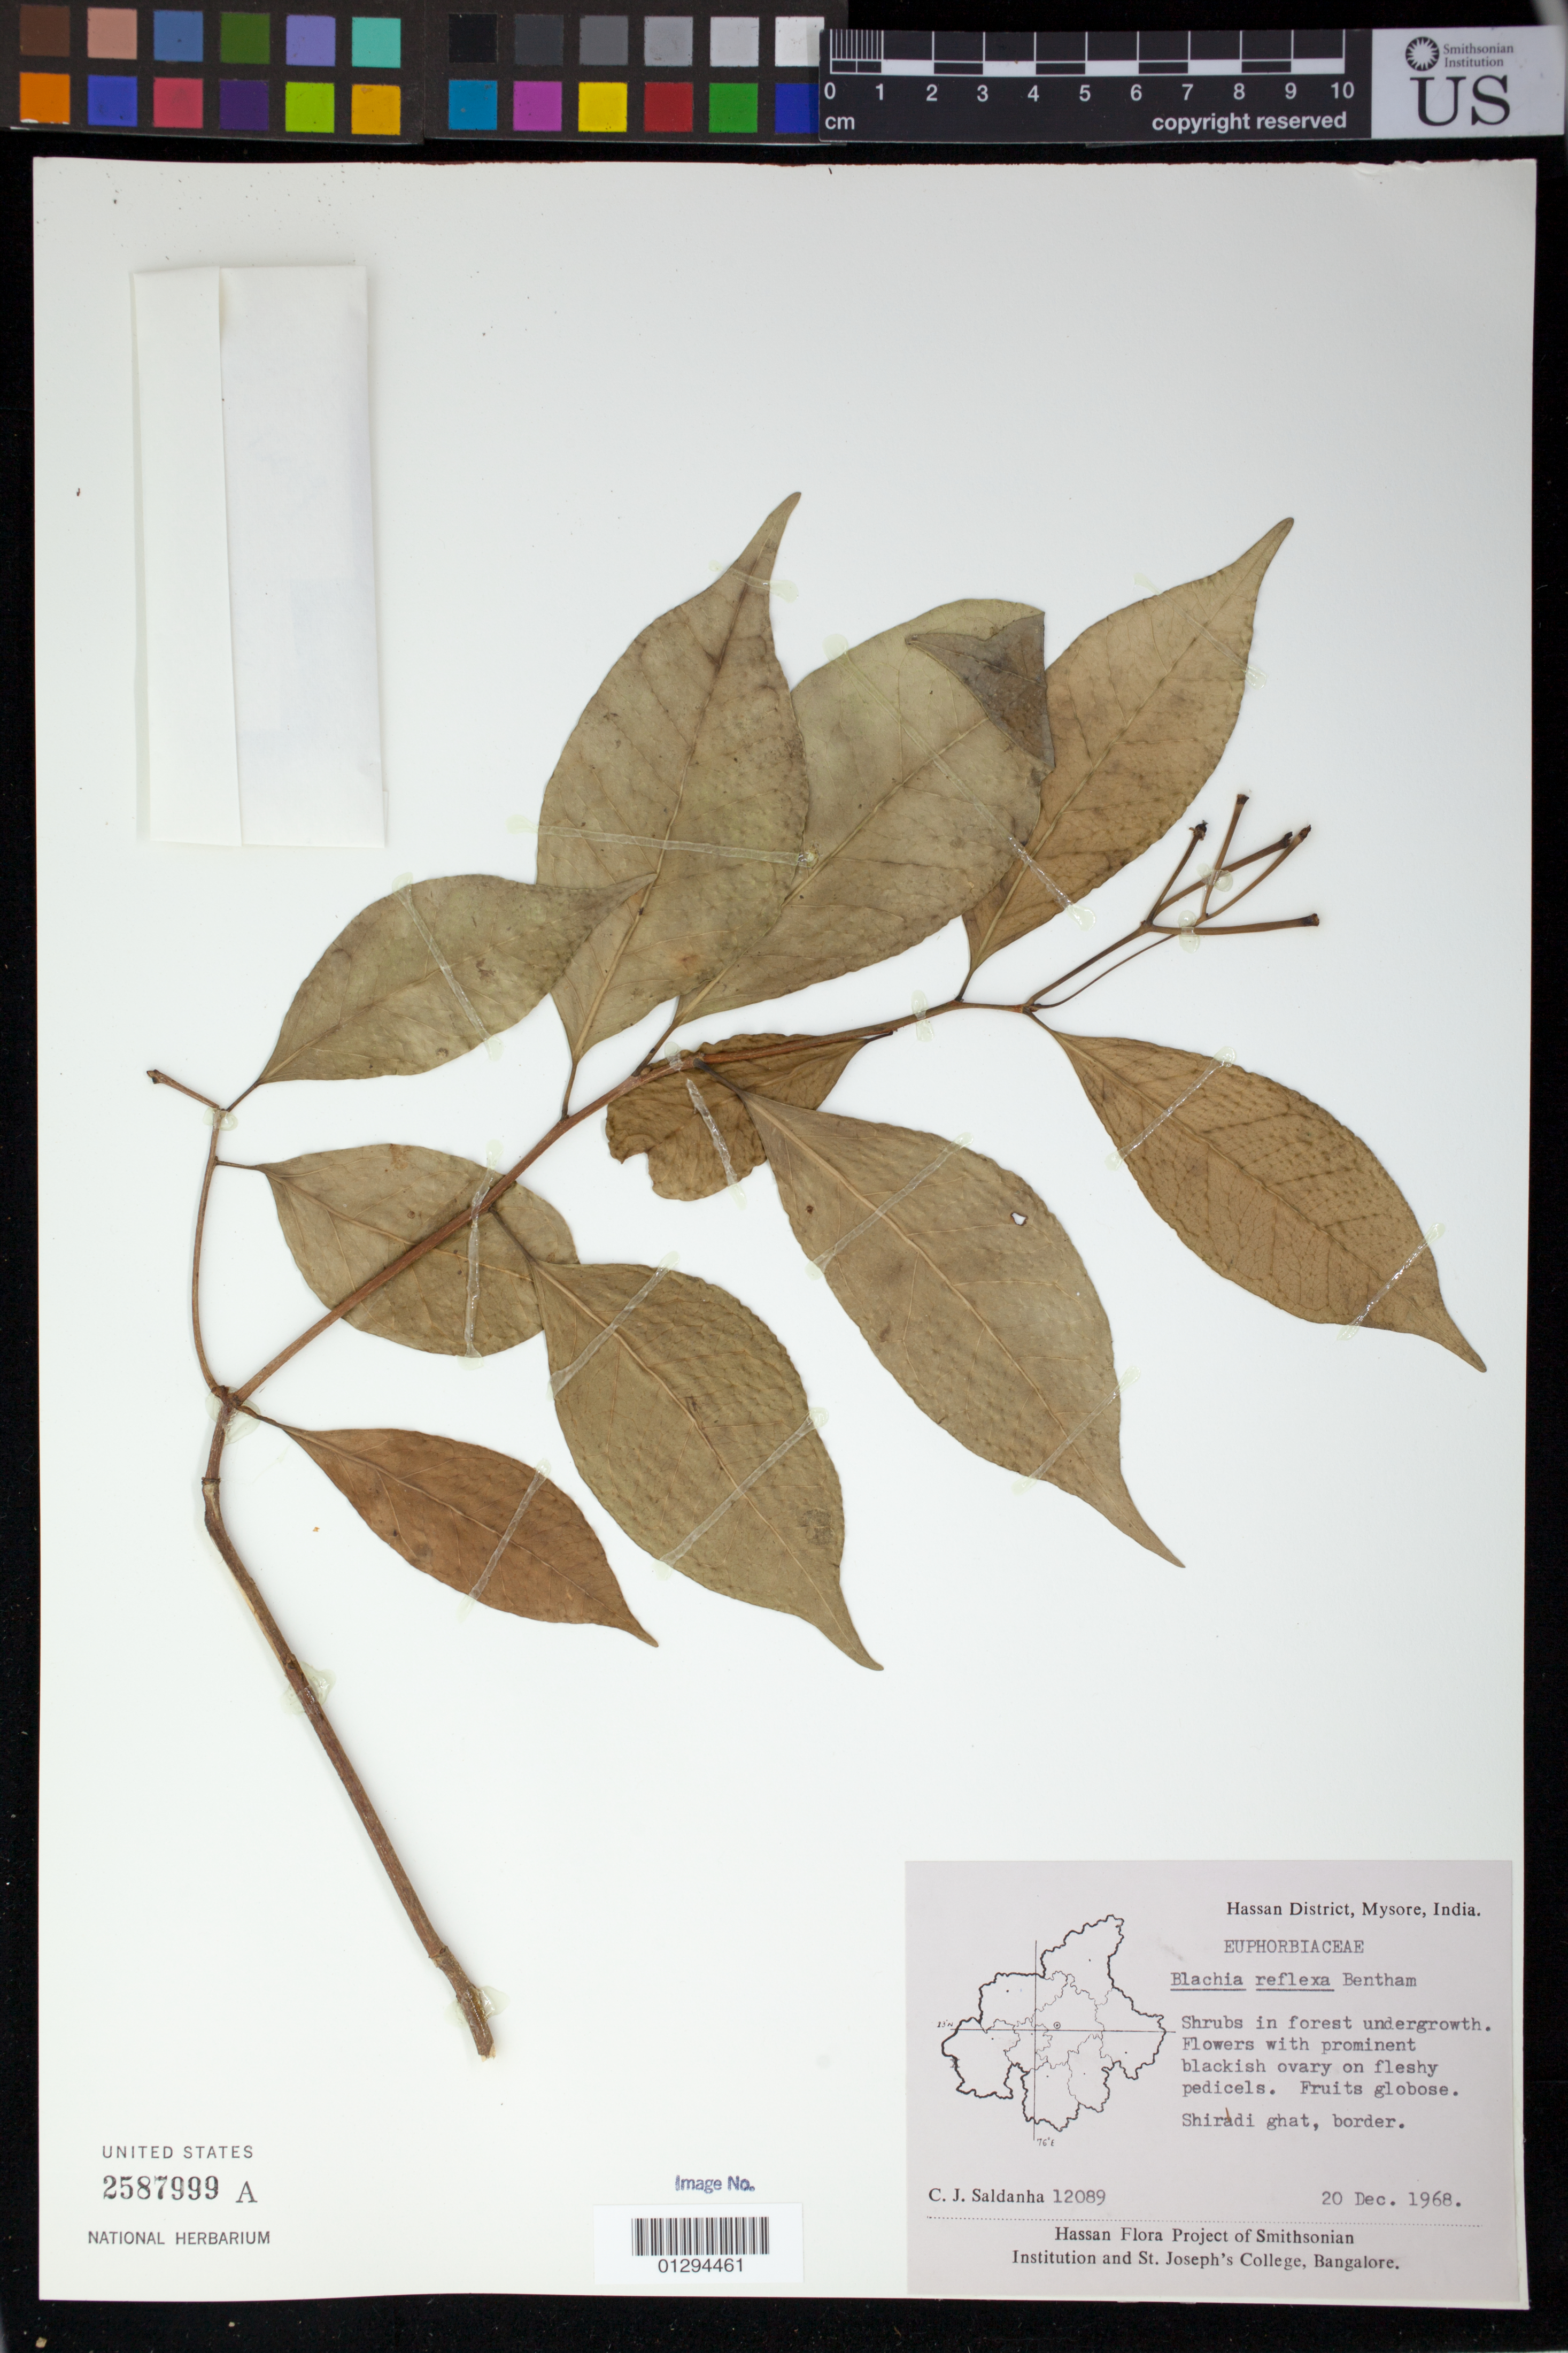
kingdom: Plantae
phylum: Tracheophyta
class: Magnoliopsida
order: Malpighiales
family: Euphorbiaceae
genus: Blachia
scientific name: Blachia reflexa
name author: Benth.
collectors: C. J. Saldanha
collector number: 12089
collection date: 1968-12-20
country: India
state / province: Karnataka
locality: Hassan District, Mysore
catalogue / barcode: US 2587999A